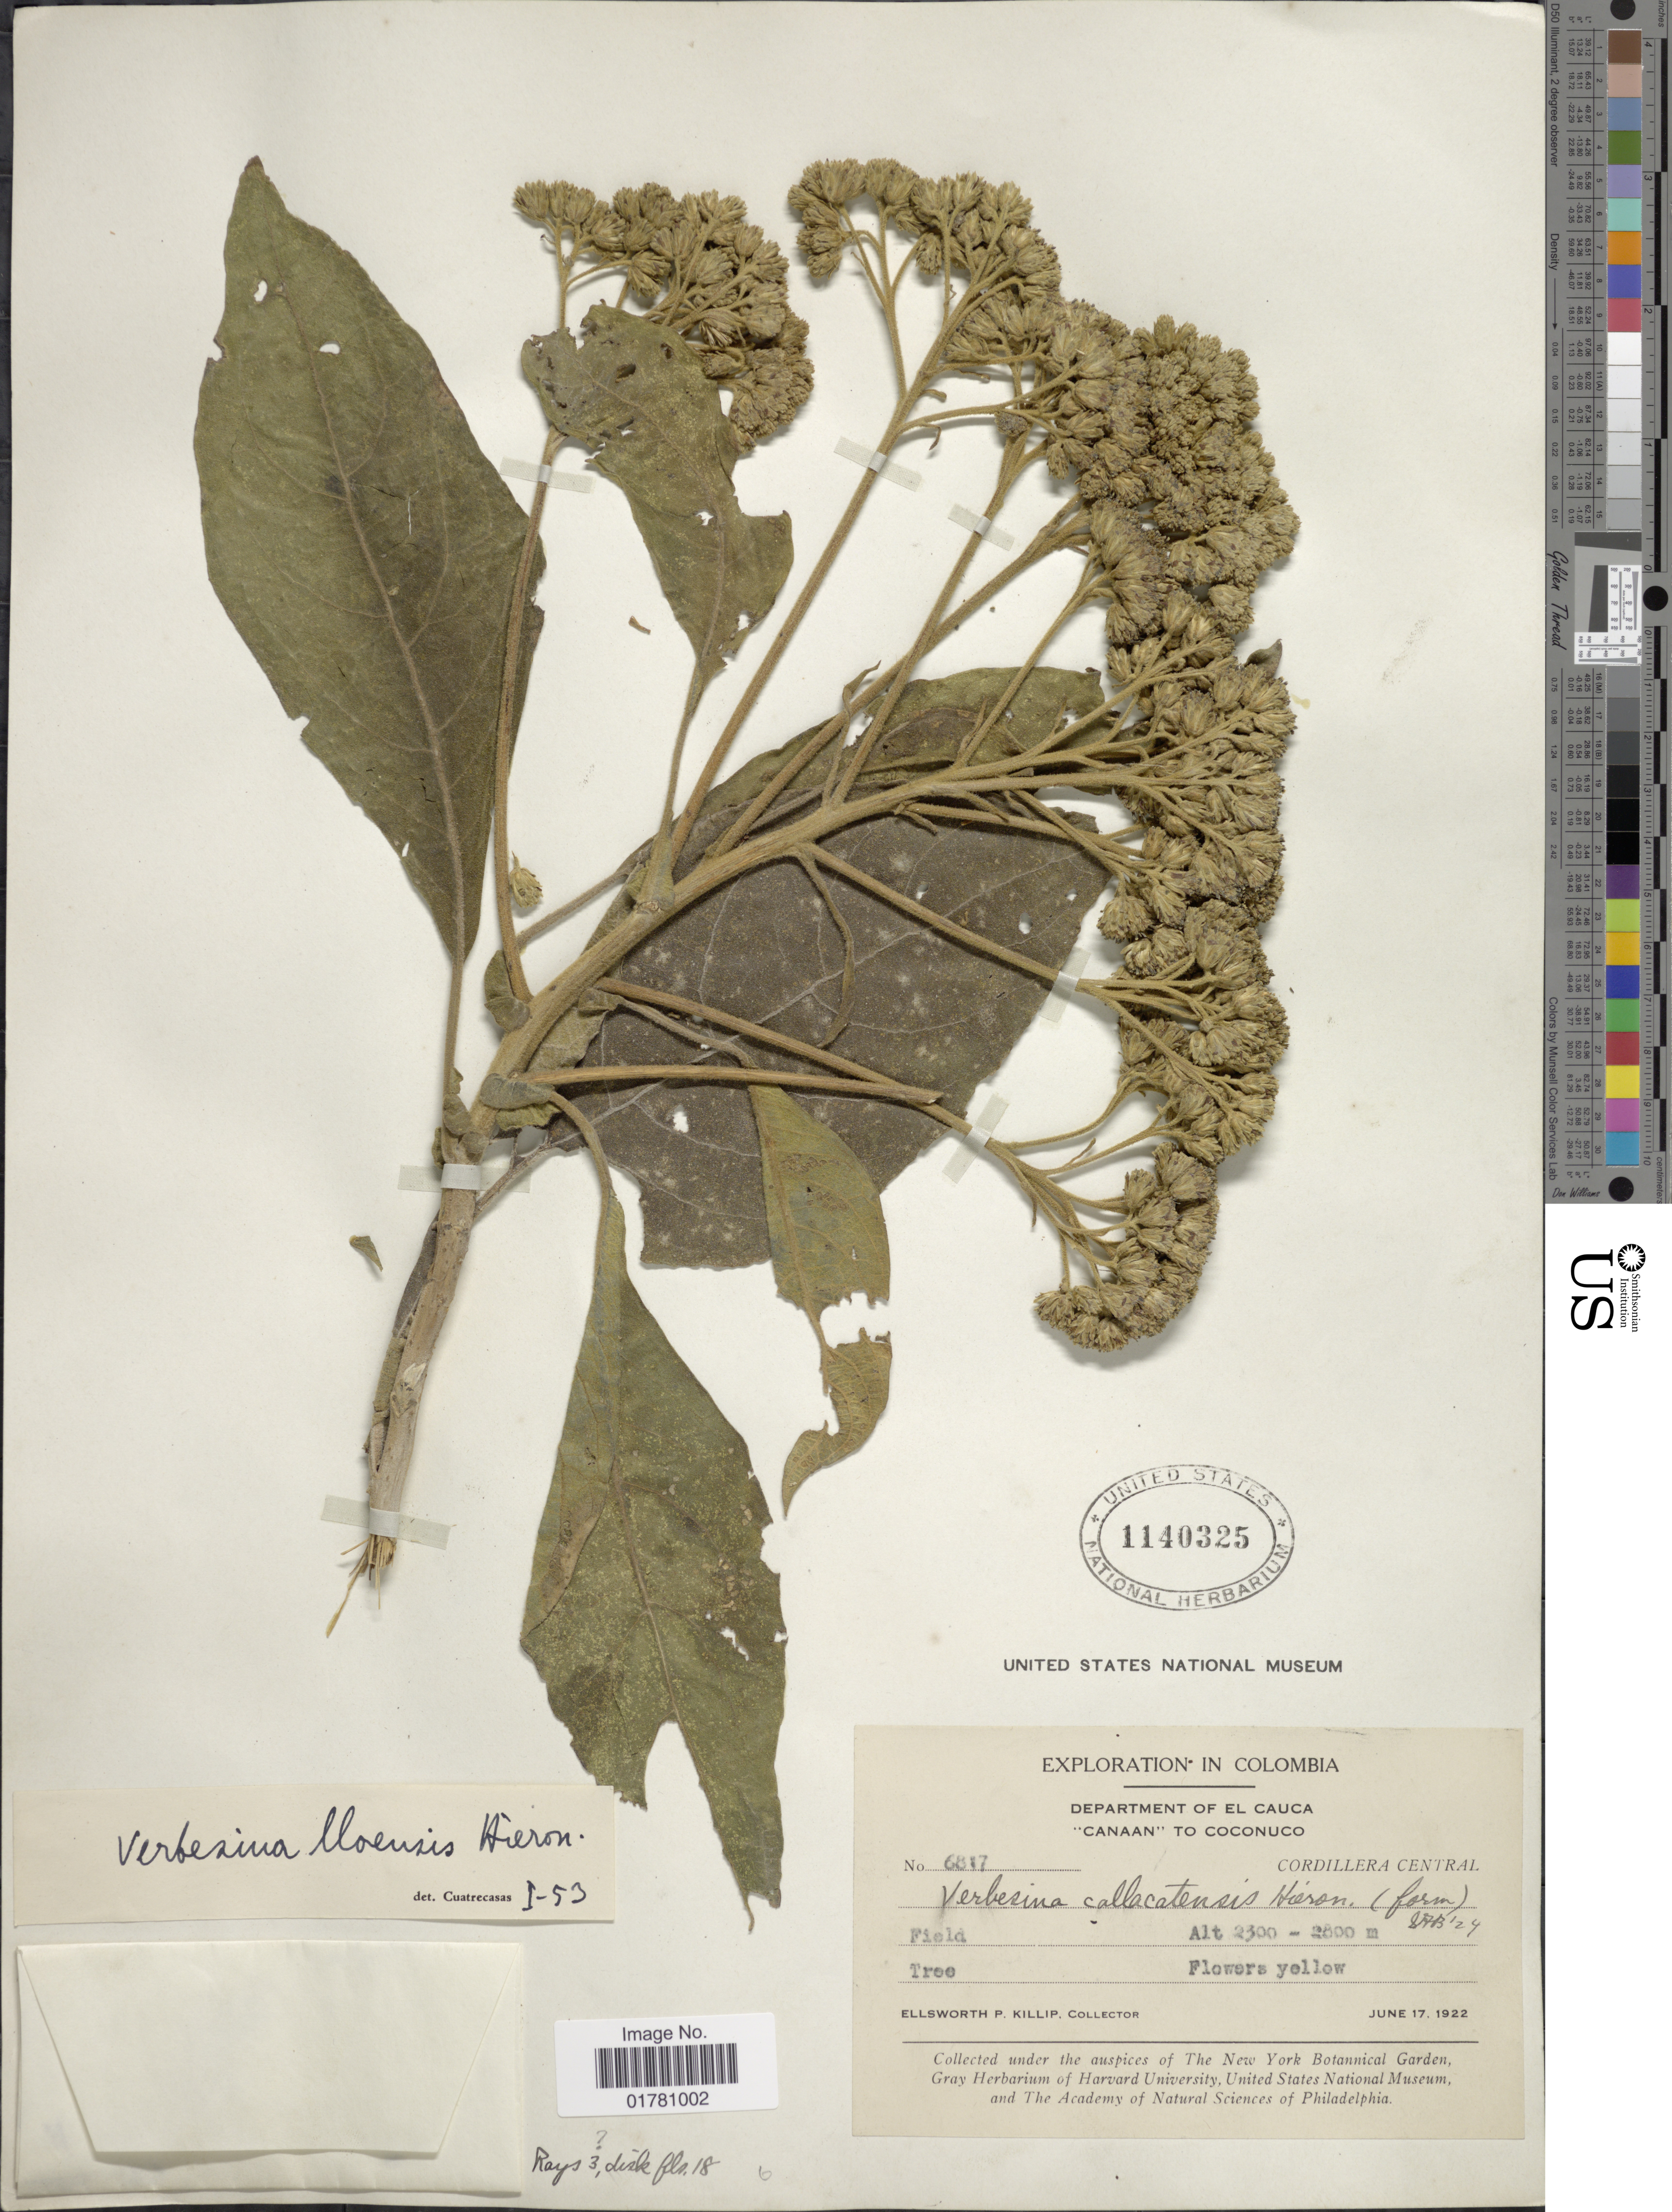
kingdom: Plantae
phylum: Tracheophyta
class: Magnoliopsida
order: Asterales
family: Asteraceae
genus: Verbesina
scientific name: Verbesina lloensis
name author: Hieron.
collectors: E. P. Killip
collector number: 6817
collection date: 1922-06-17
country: Colombia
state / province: Cauca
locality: Department of El Cauca 'Canaan' to Coconuco, Cordillera Central, Field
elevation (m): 2300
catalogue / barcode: US 1140325